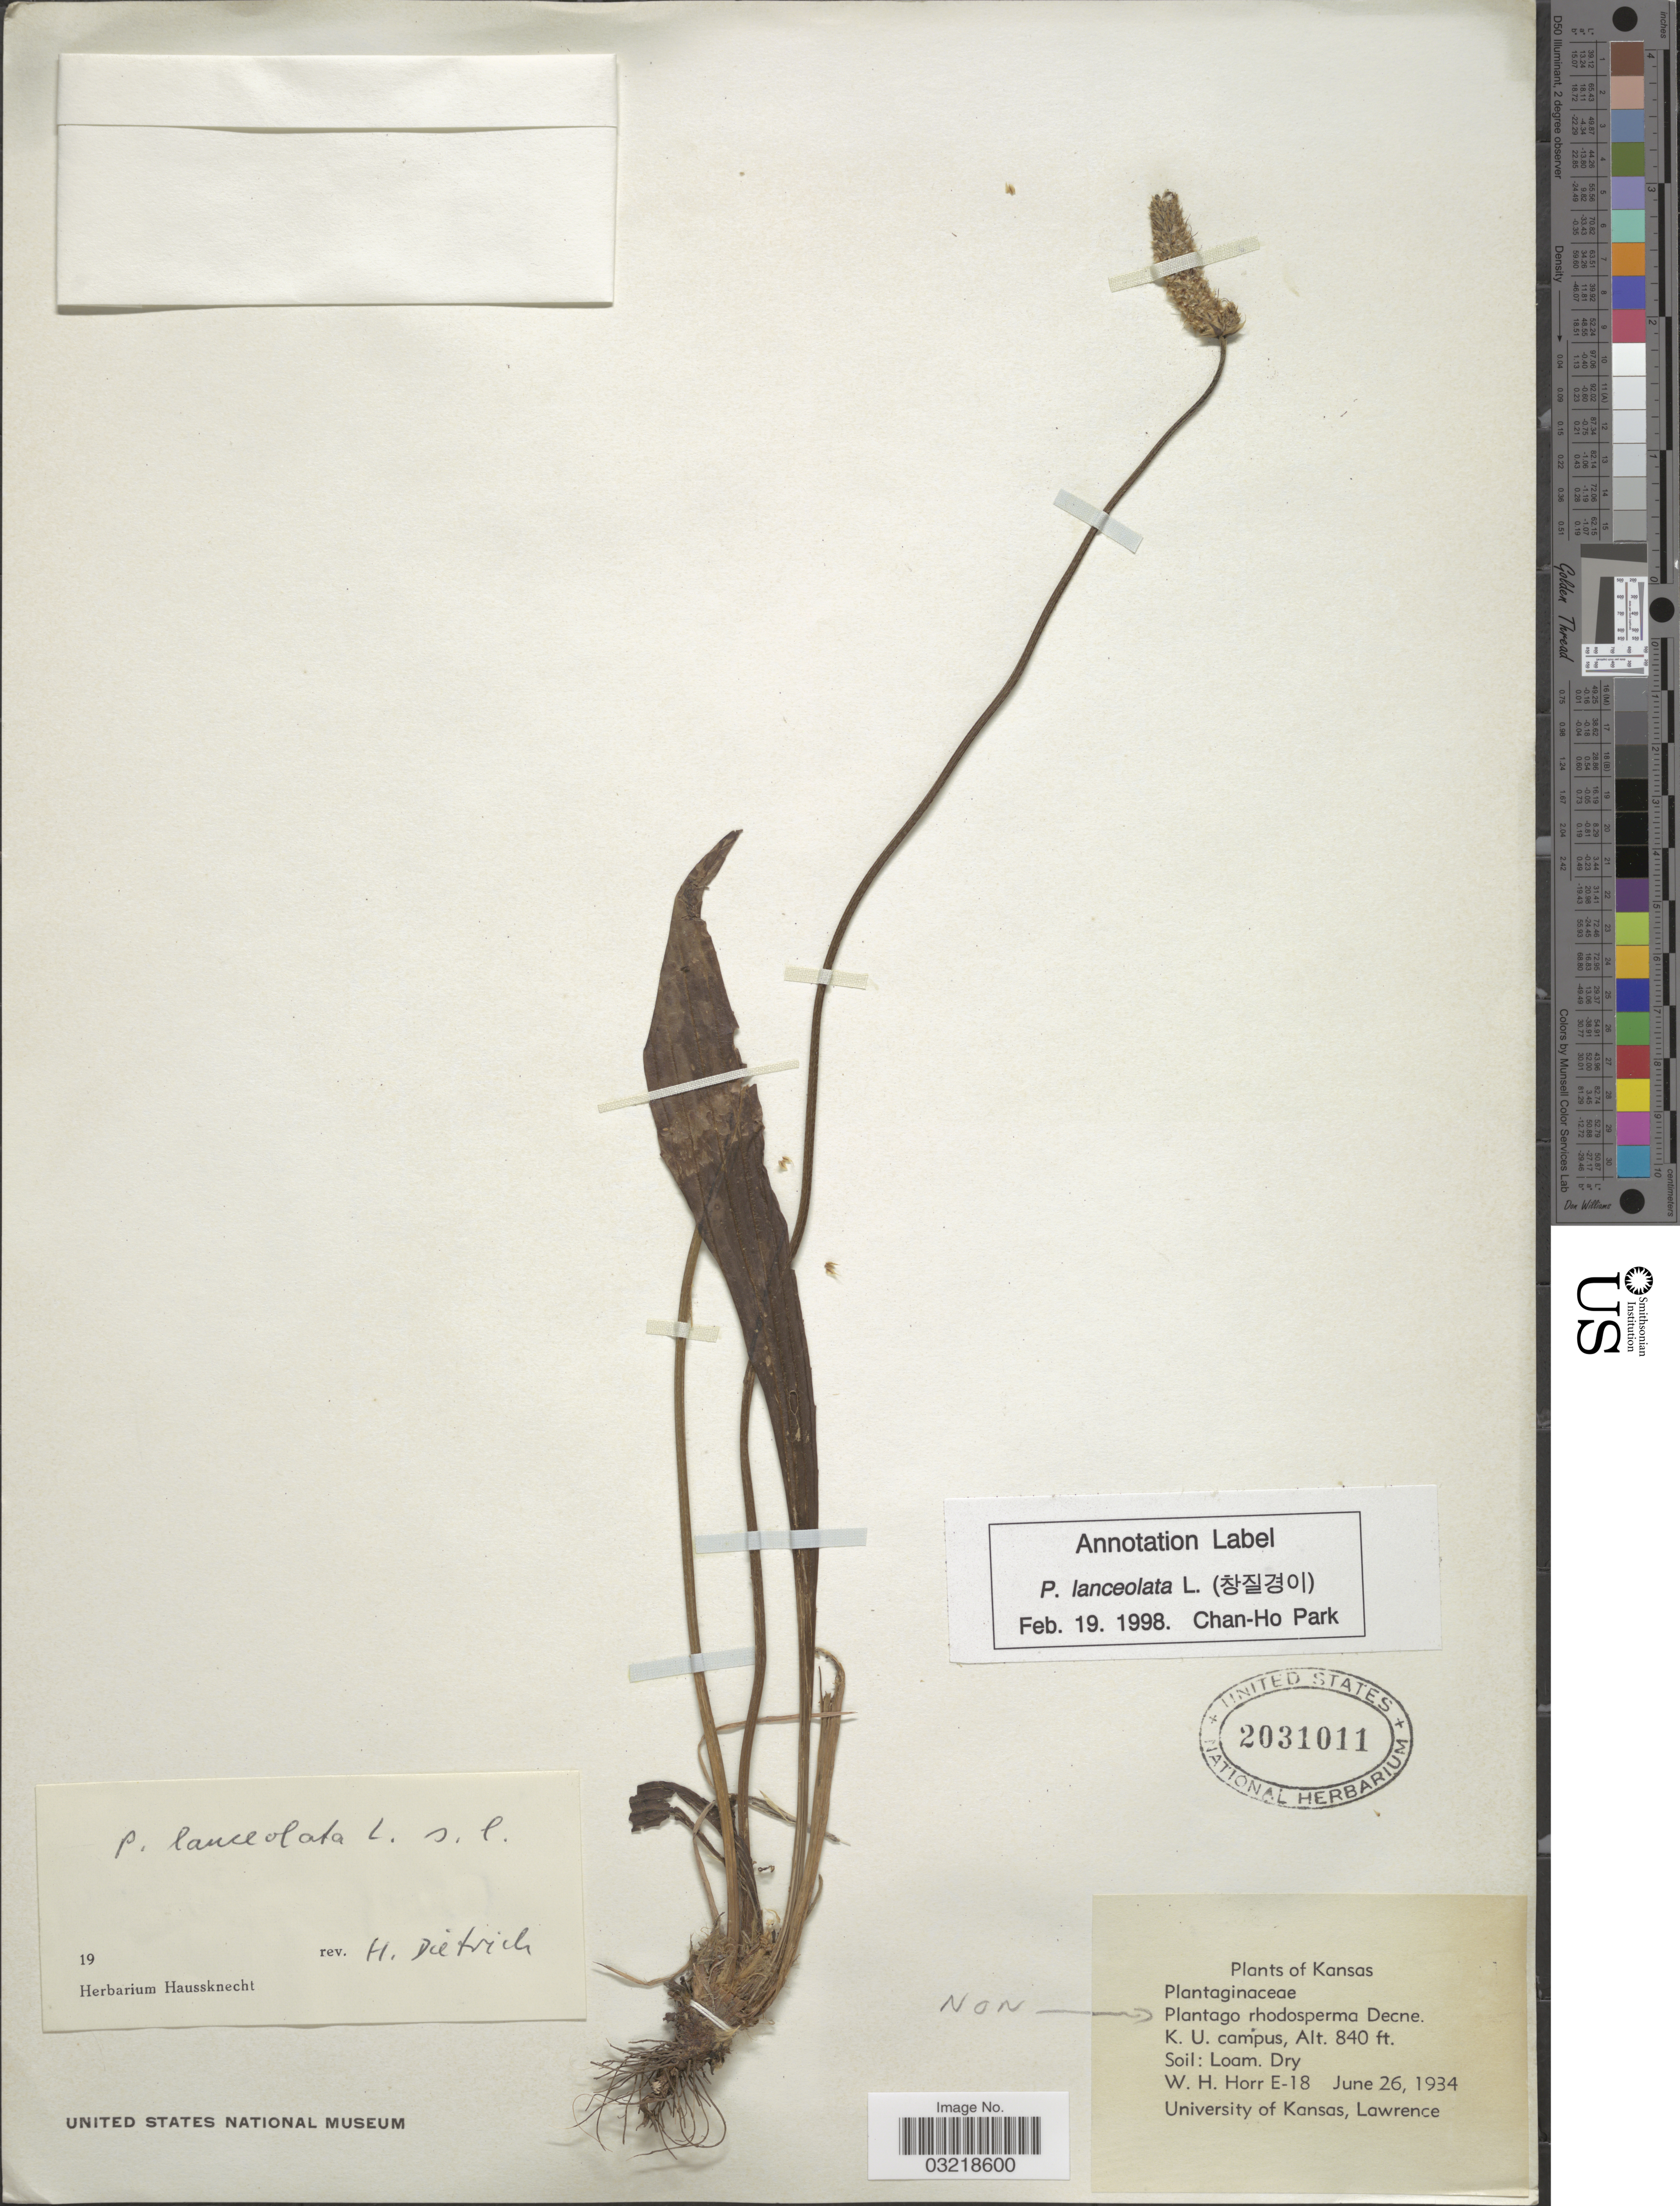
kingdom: Plantae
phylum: Tracheophyta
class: Magnoliopsida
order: Lamiales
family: Plantaginaceae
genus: Plantago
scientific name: Plantago lanceolata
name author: L.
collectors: W. H. Horr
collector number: E-18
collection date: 1934-06-26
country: United States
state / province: Kansas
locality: K.U. campus.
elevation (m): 256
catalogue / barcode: US 2031011